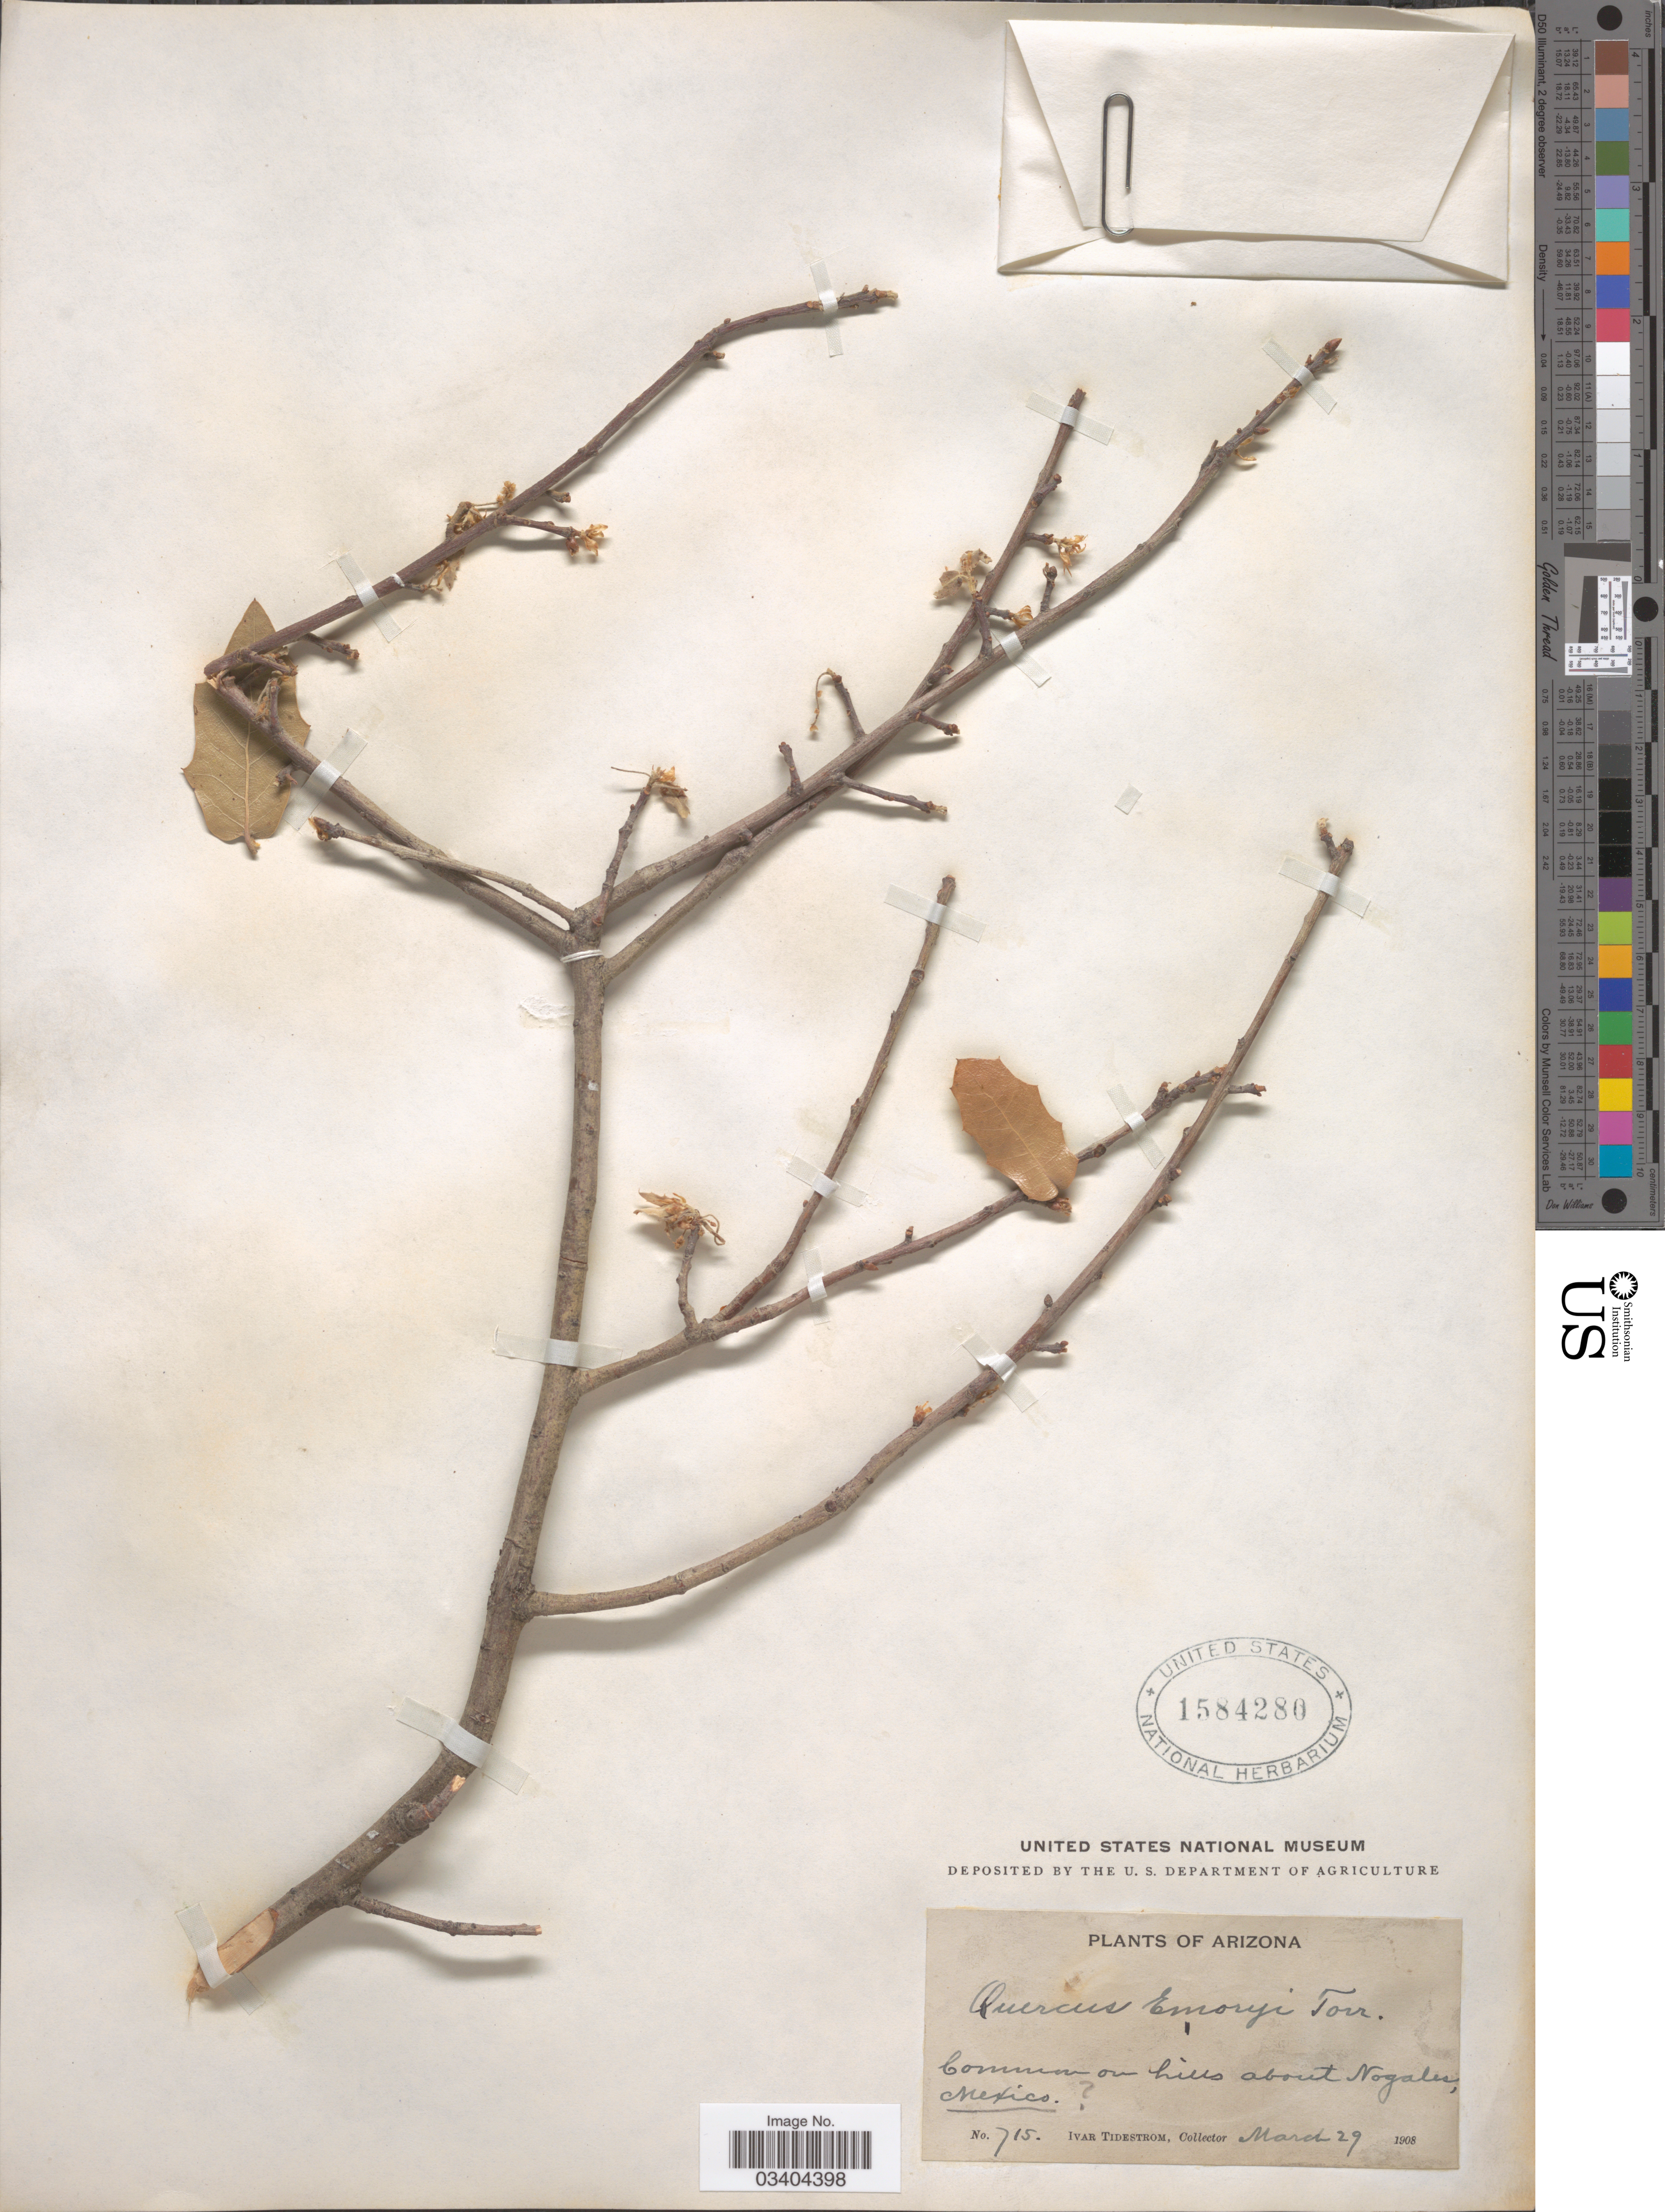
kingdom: Plantae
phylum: Tracheophyta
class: Magnoliopsida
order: Fagales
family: Fagaceae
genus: Quercus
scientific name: Quercus emoryi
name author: Torr. in Emory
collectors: I. F. Tidestrom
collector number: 715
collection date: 1908-03-29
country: United States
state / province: Arizona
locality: Common on hills about Nogales.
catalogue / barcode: US 1584280